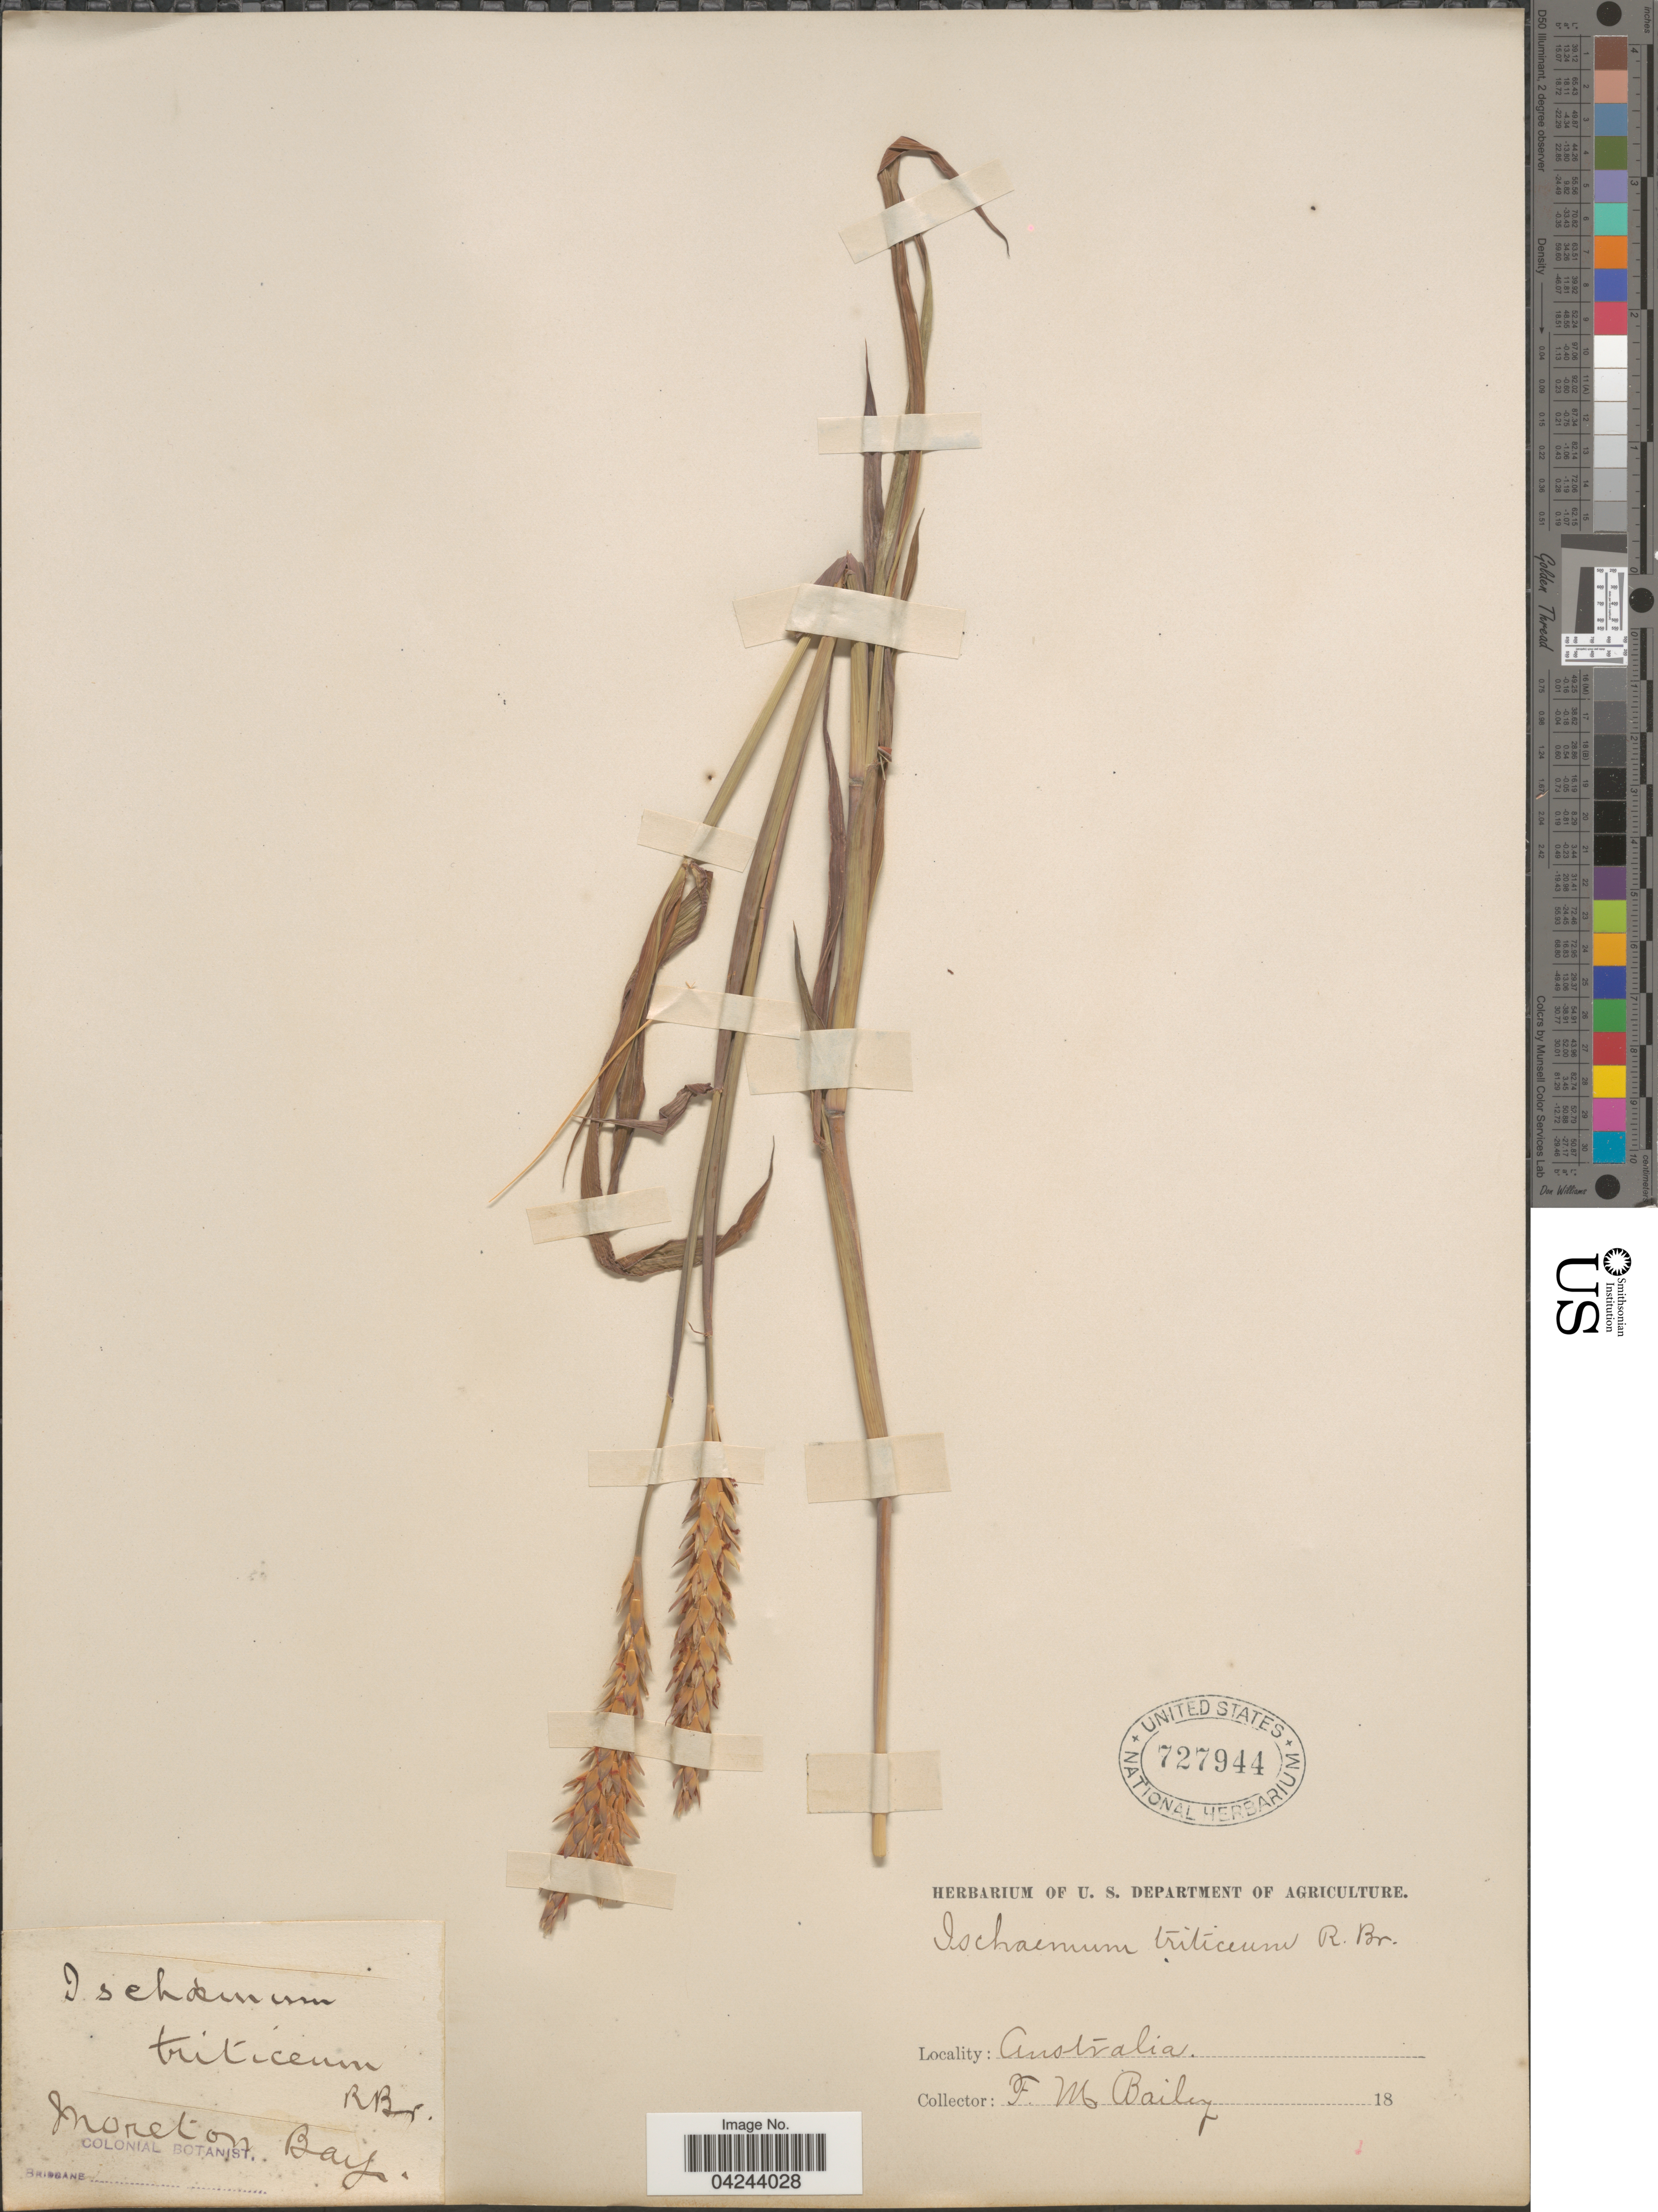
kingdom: Plantae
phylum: Tracheophyta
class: Liliopsida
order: Poales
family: Poaceae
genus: Ischaemum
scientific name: Ischaemum triticeum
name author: R. Br.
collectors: F. M. Bailey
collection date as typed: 18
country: Australia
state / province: Queensland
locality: Moreton Bay.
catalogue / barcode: US 727944